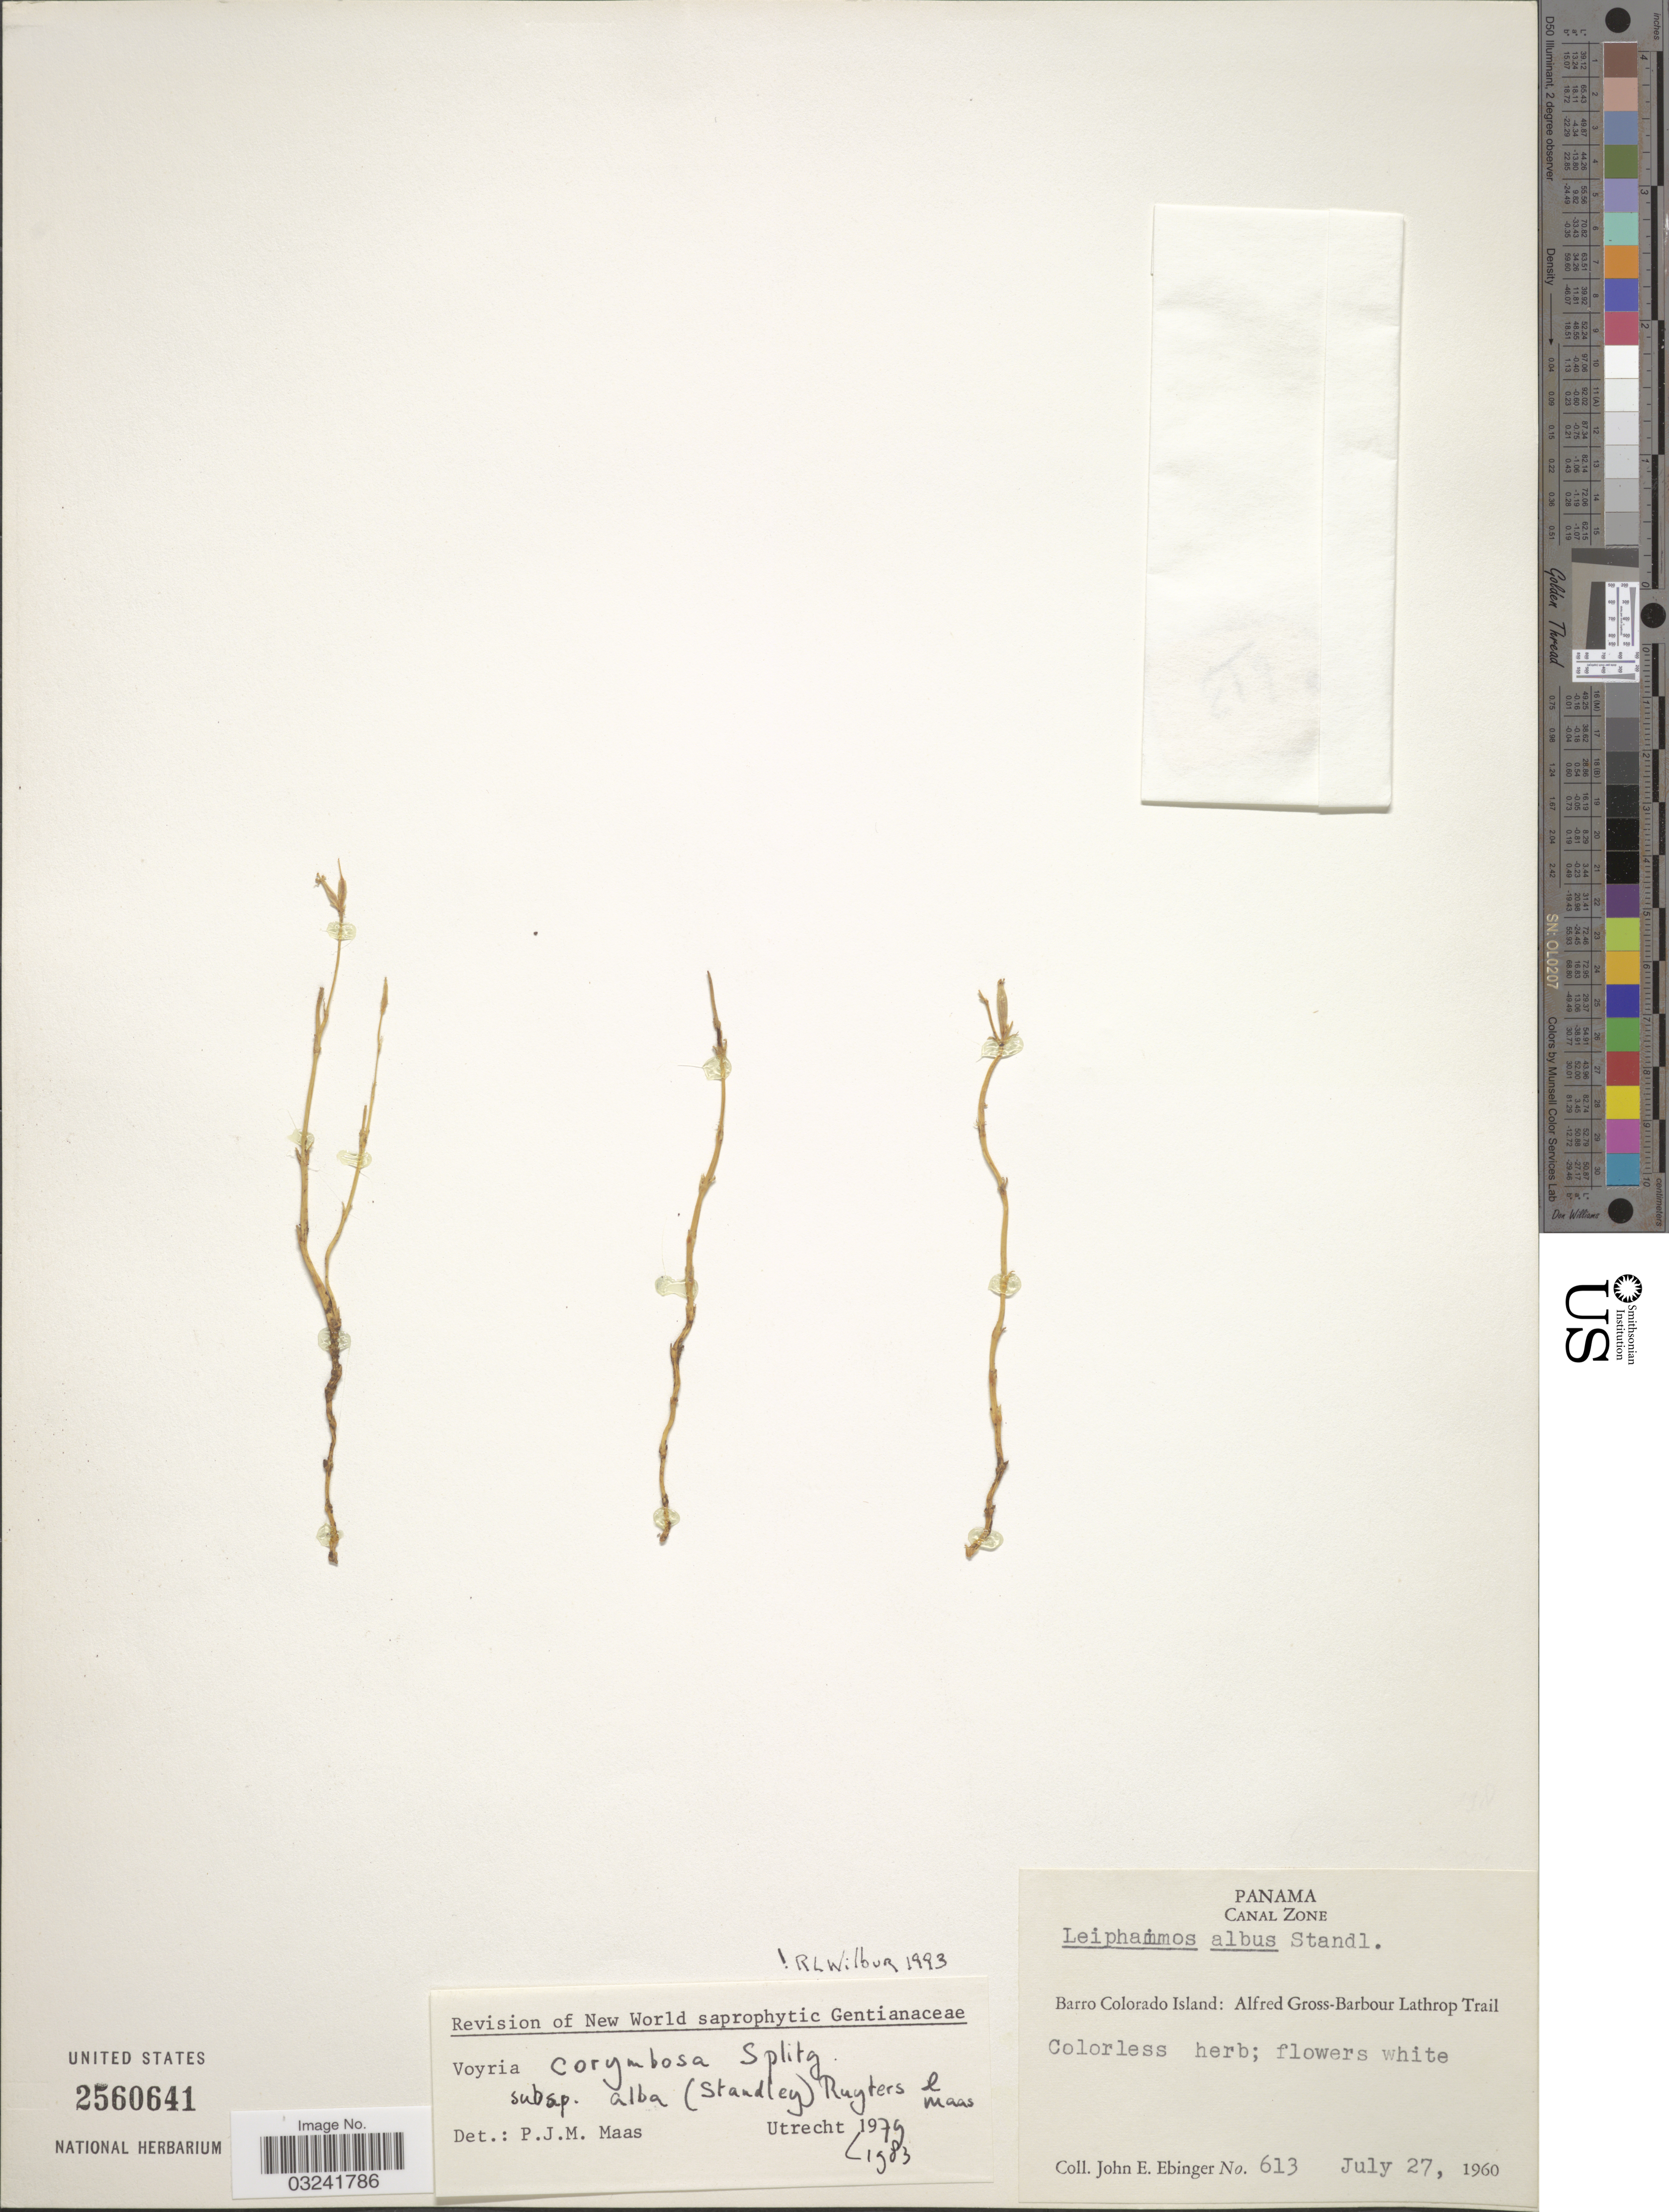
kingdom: Plantae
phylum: Tracheophyta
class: Magnoliopsida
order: Gentianales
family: Gentianaceae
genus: Voyria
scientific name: Voyria corymbosa subsp. alba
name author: (Standl.) Ruyters & Maas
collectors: J. Ebinger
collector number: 613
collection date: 1960-07-27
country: Panama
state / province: Panamá Oeste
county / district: Canal Zone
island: Barro Colorado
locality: Canal Zone, Barro Colorado Island: Alfred Gross-Barbour Lathrop Trail.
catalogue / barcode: US 2560641